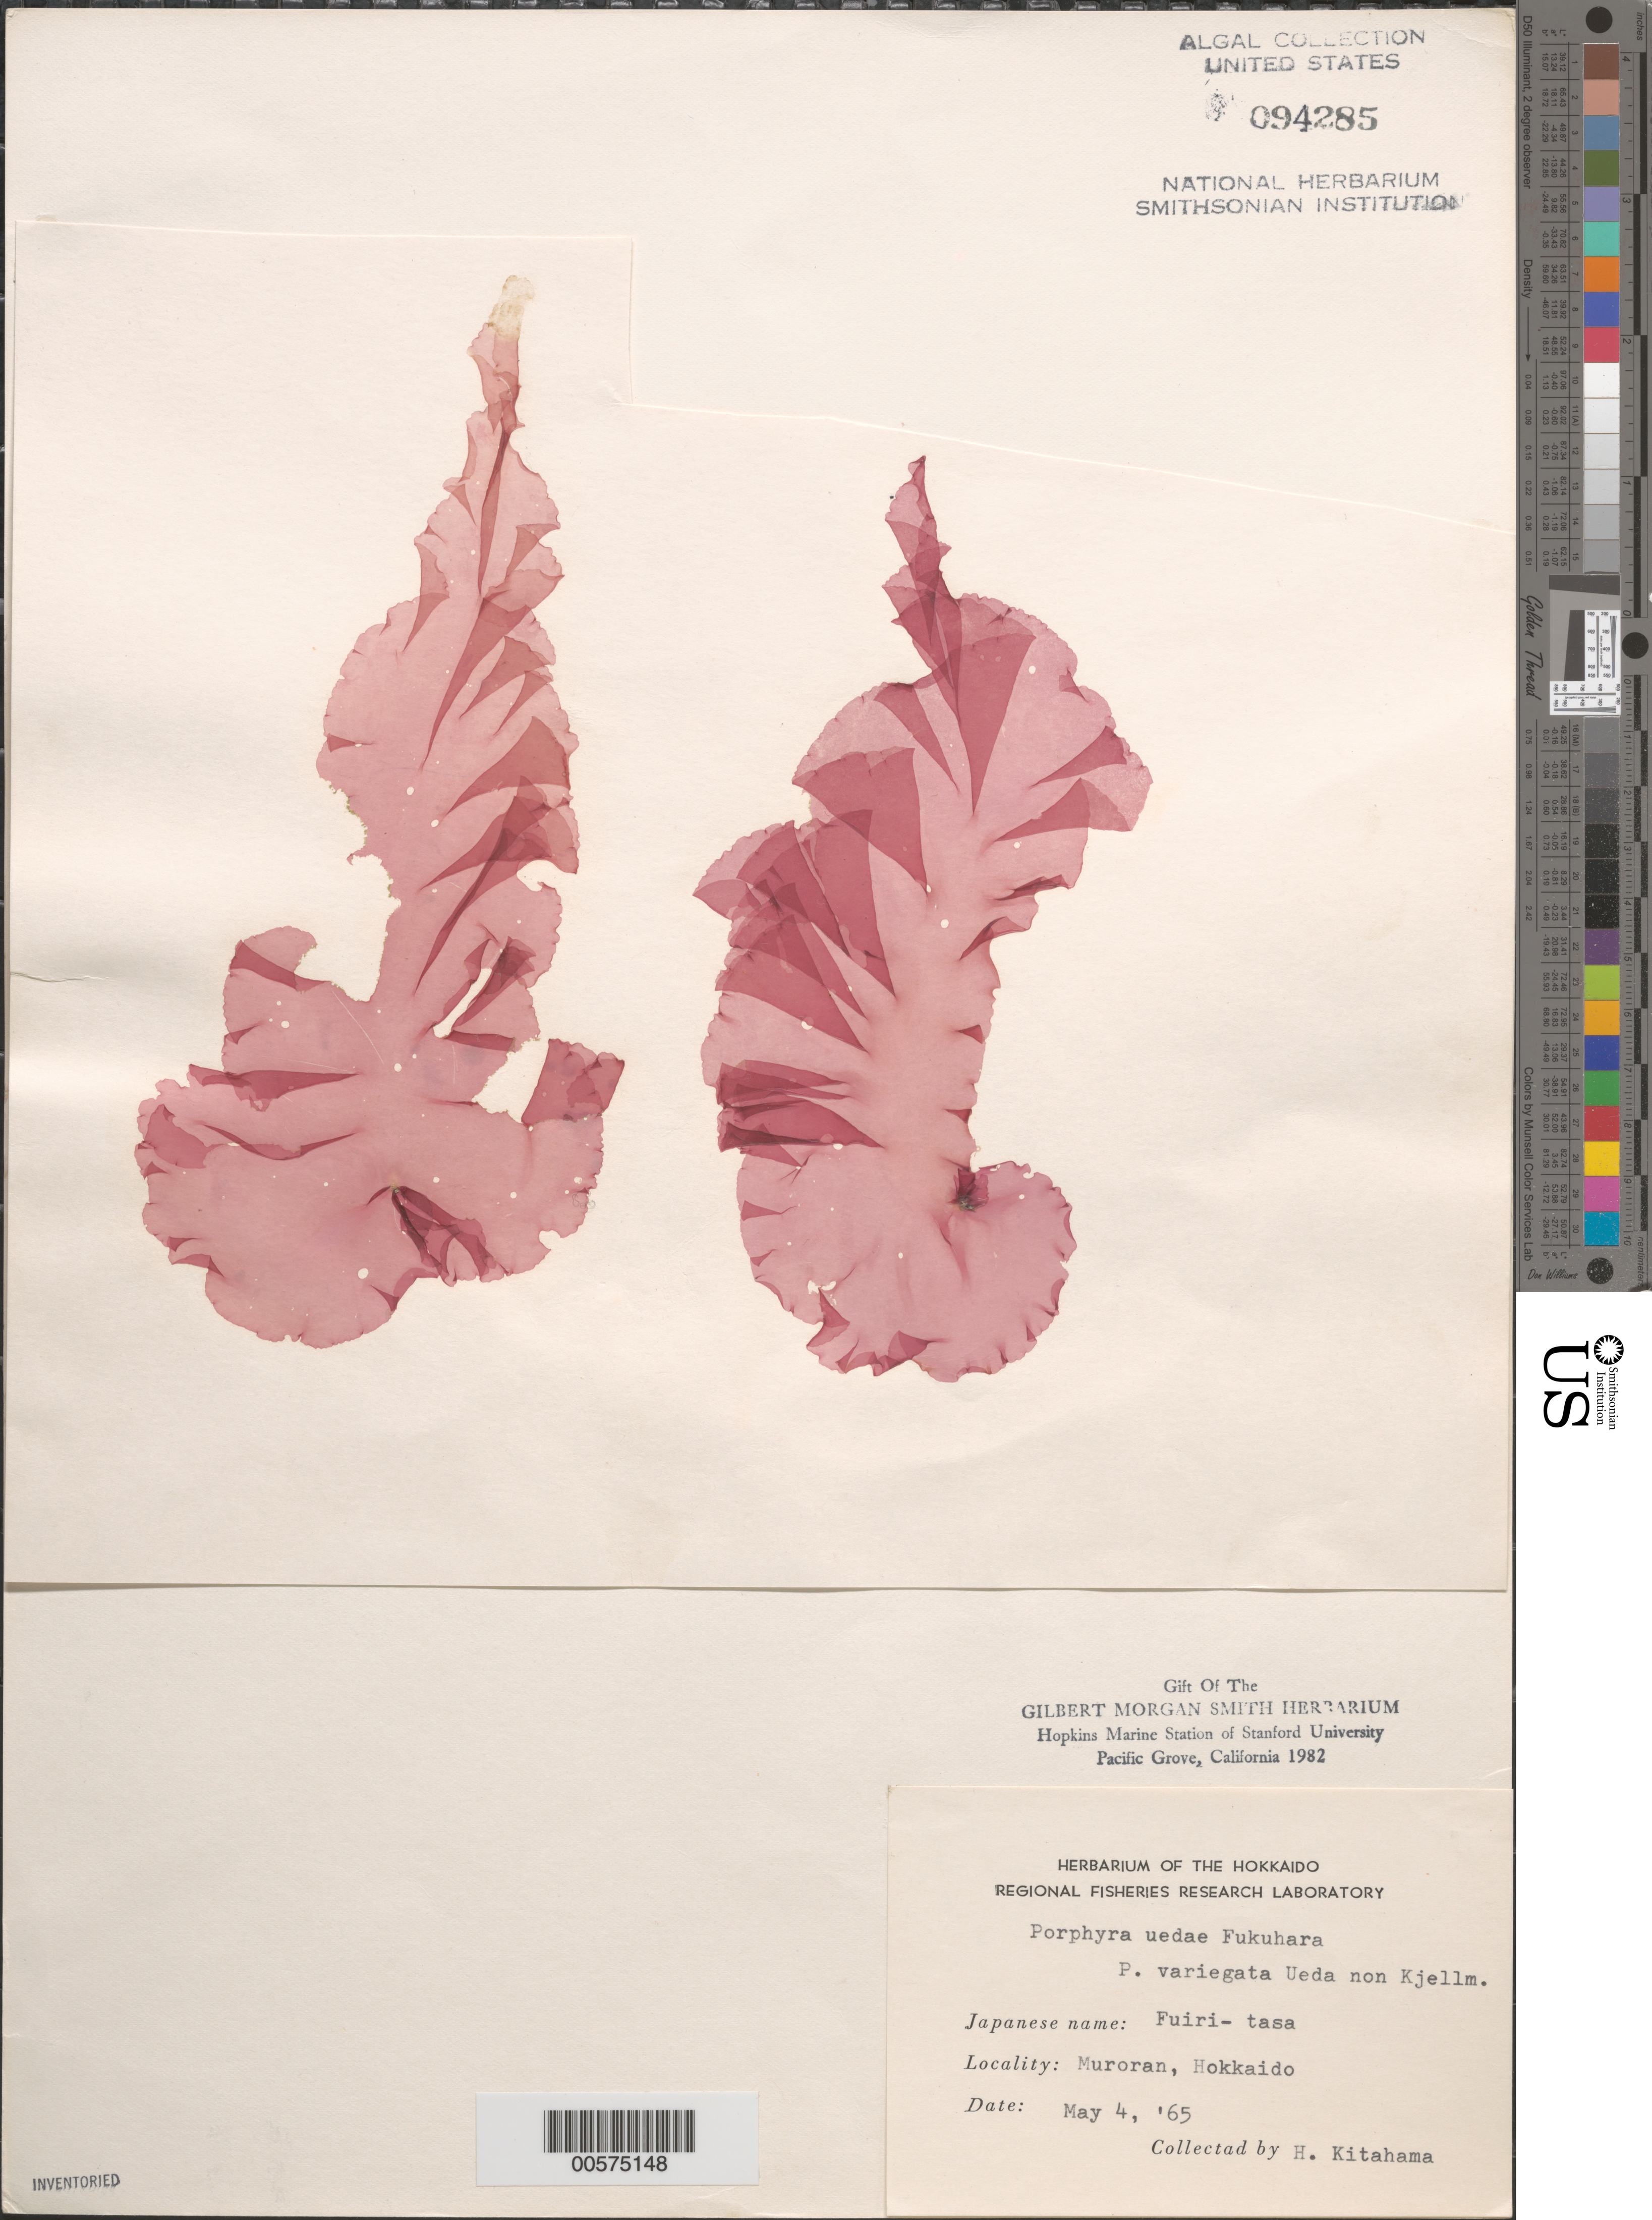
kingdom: Plantae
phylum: Rhodophyta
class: Bangiophyceae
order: Bangiales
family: Bangiaceae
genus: Porphyra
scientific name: Porphyra uedae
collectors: H. Kitahama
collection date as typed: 04 May 1965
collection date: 1965-05-04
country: Japan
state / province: Hokkaido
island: Hokkaido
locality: Muroran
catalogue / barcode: US 94285